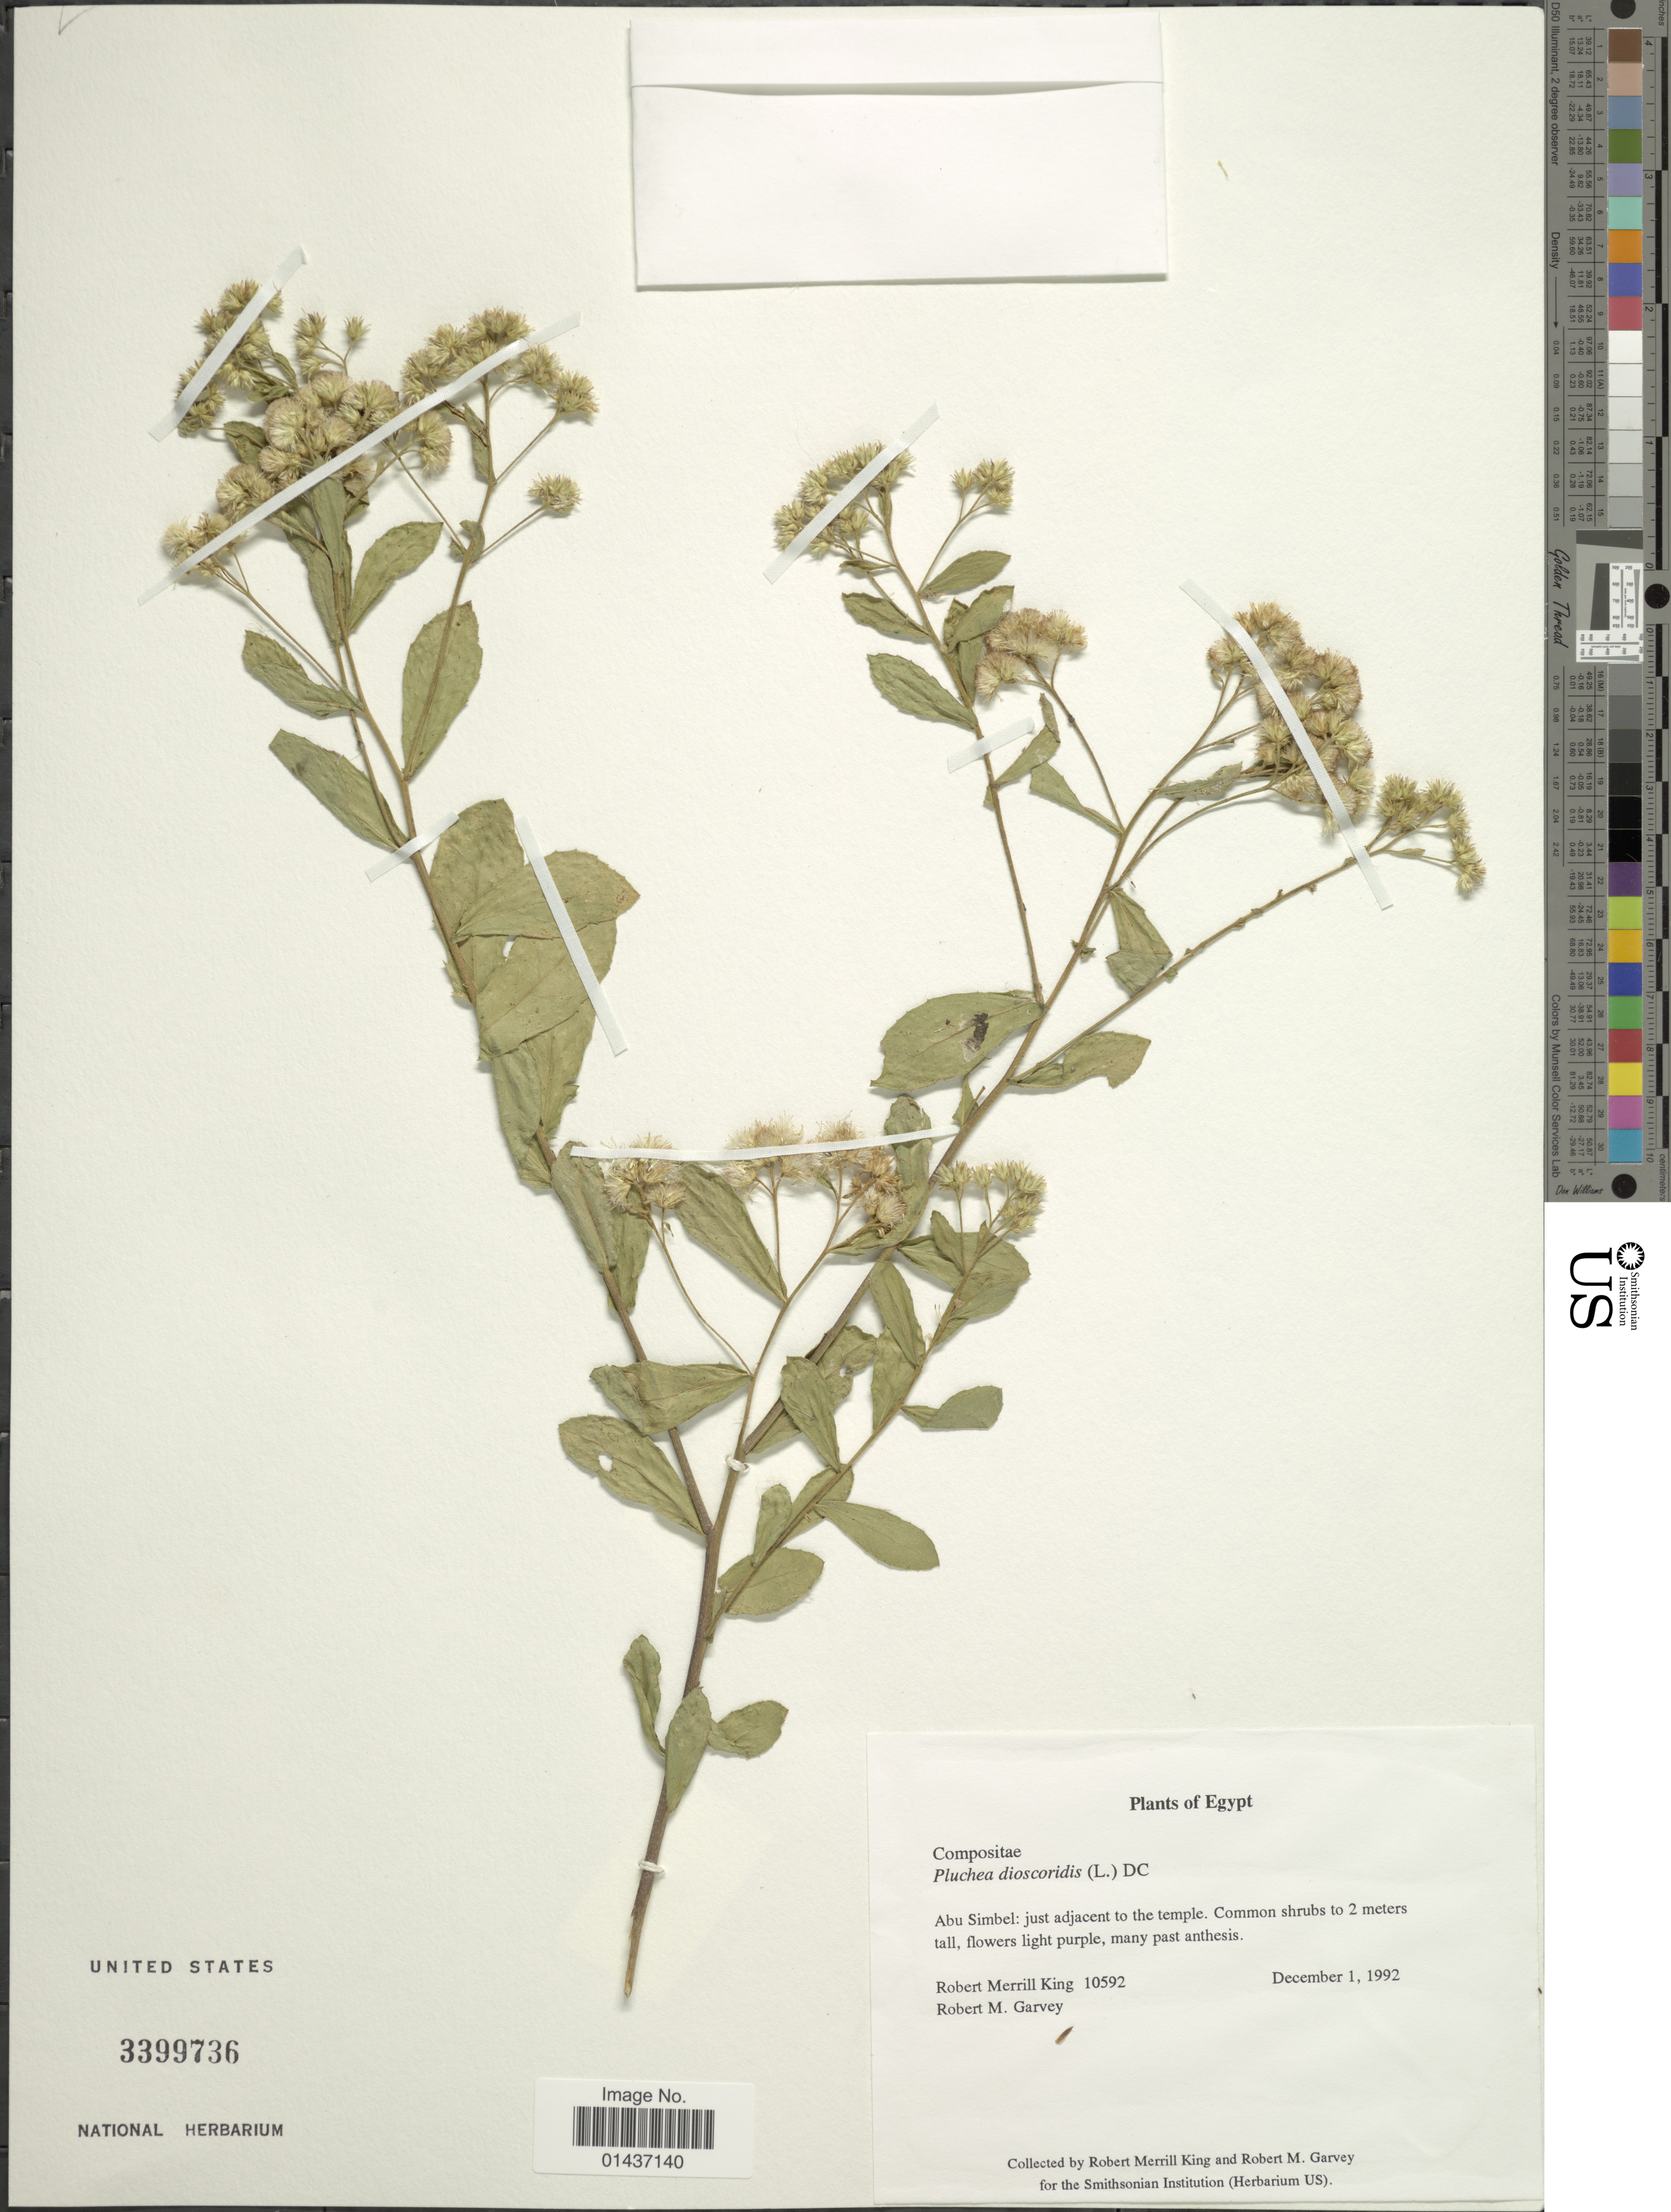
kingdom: Plantae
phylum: Tracheophyta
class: Magnoliopsida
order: Asterales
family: Asteraceae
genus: Pluchea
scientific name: Pluchea dioscoridis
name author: (L.) DC.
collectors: R. M. King & R. Garvey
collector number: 10592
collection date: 1992-12-01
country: Egypt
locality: Abu Simbel: just adjacent to the temple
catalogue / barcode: US 3399736